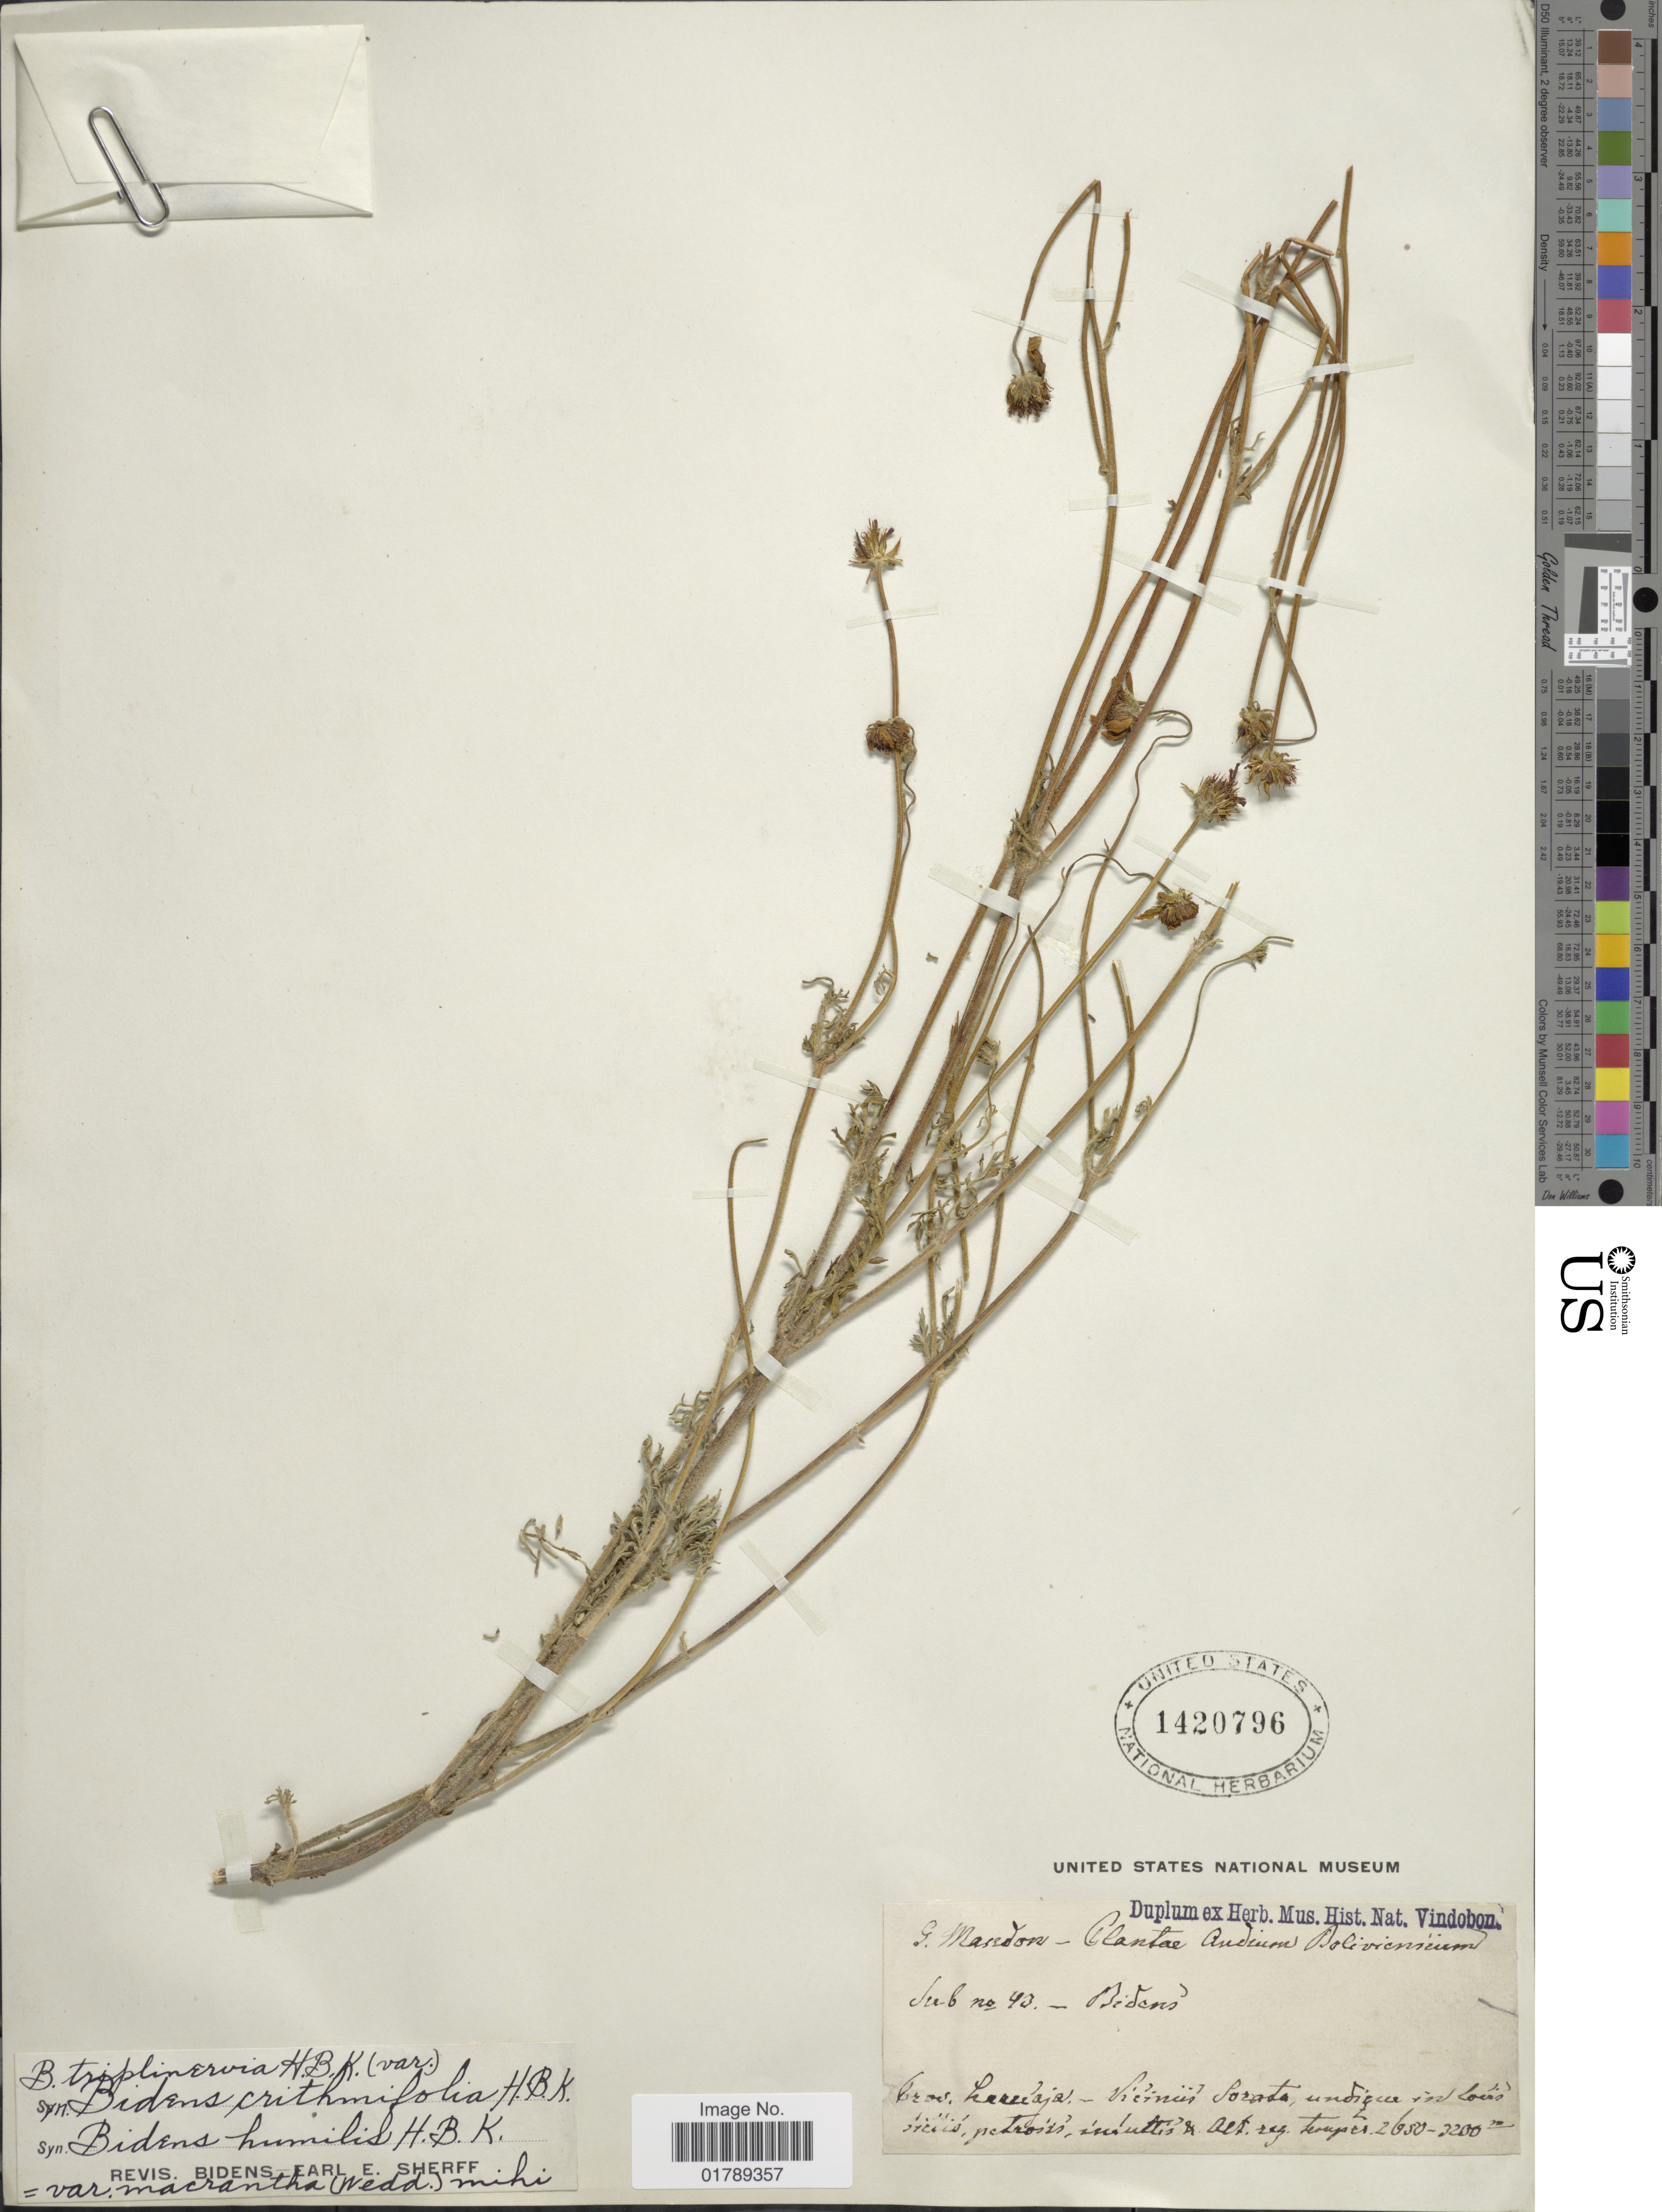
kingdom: Plantae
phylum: Tracheophyta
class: Magnoliopsida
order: Asterales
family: Asteraceae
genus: Bidens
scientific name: Bidens triplinervia var. macrantha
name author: (Wedd.) Sherff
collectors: G. Mandon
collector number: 43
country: Bolivia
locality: Prov. Larecaja - Vicinus Sorata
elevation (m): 2650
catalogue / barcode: US 1420796